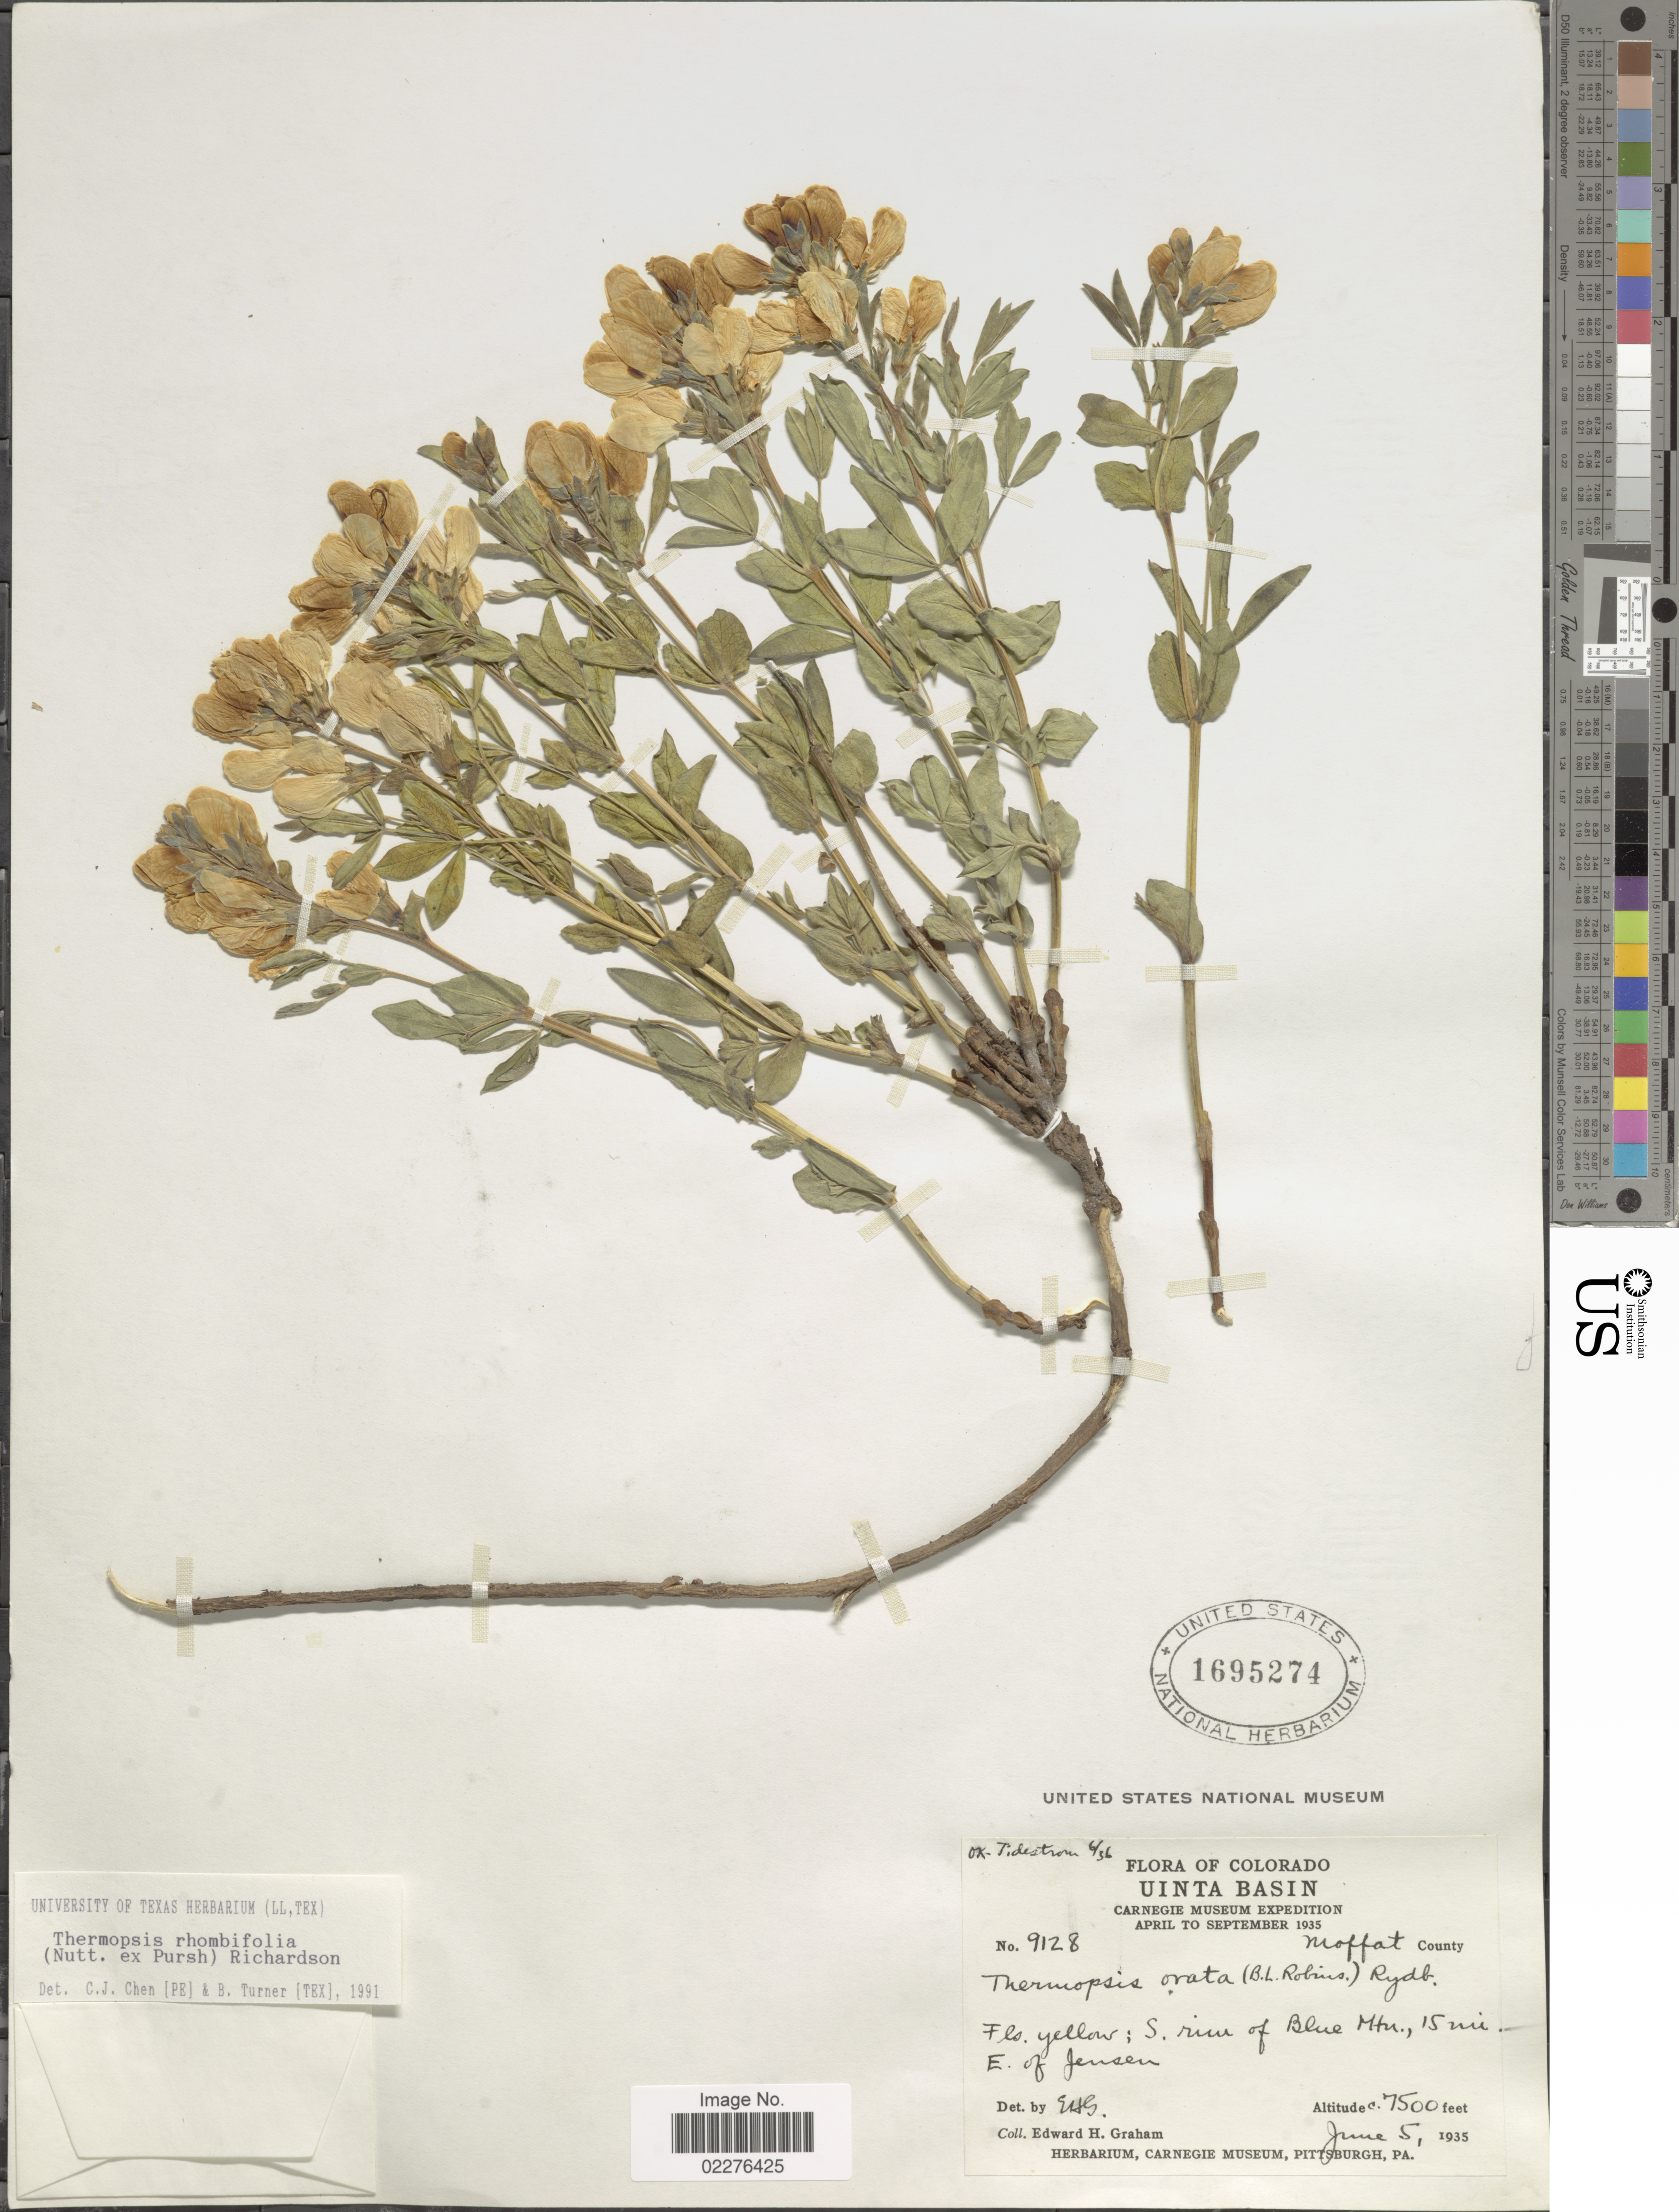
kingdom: Plantae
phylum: Tracheophyta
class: Magnoliopsida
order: Fabales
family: Fabaceae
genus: Thermopsis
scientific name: Thermopsis rhombifolia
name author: Richardson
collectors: E. H. Graham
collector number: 9128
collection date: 1935-06-05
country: United States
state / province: Colorado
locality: Uinta Basin, Moffat County, S. rim of Blue Mtn., 15 mi E of Jensen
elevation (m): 2286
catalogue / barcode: US 1695274